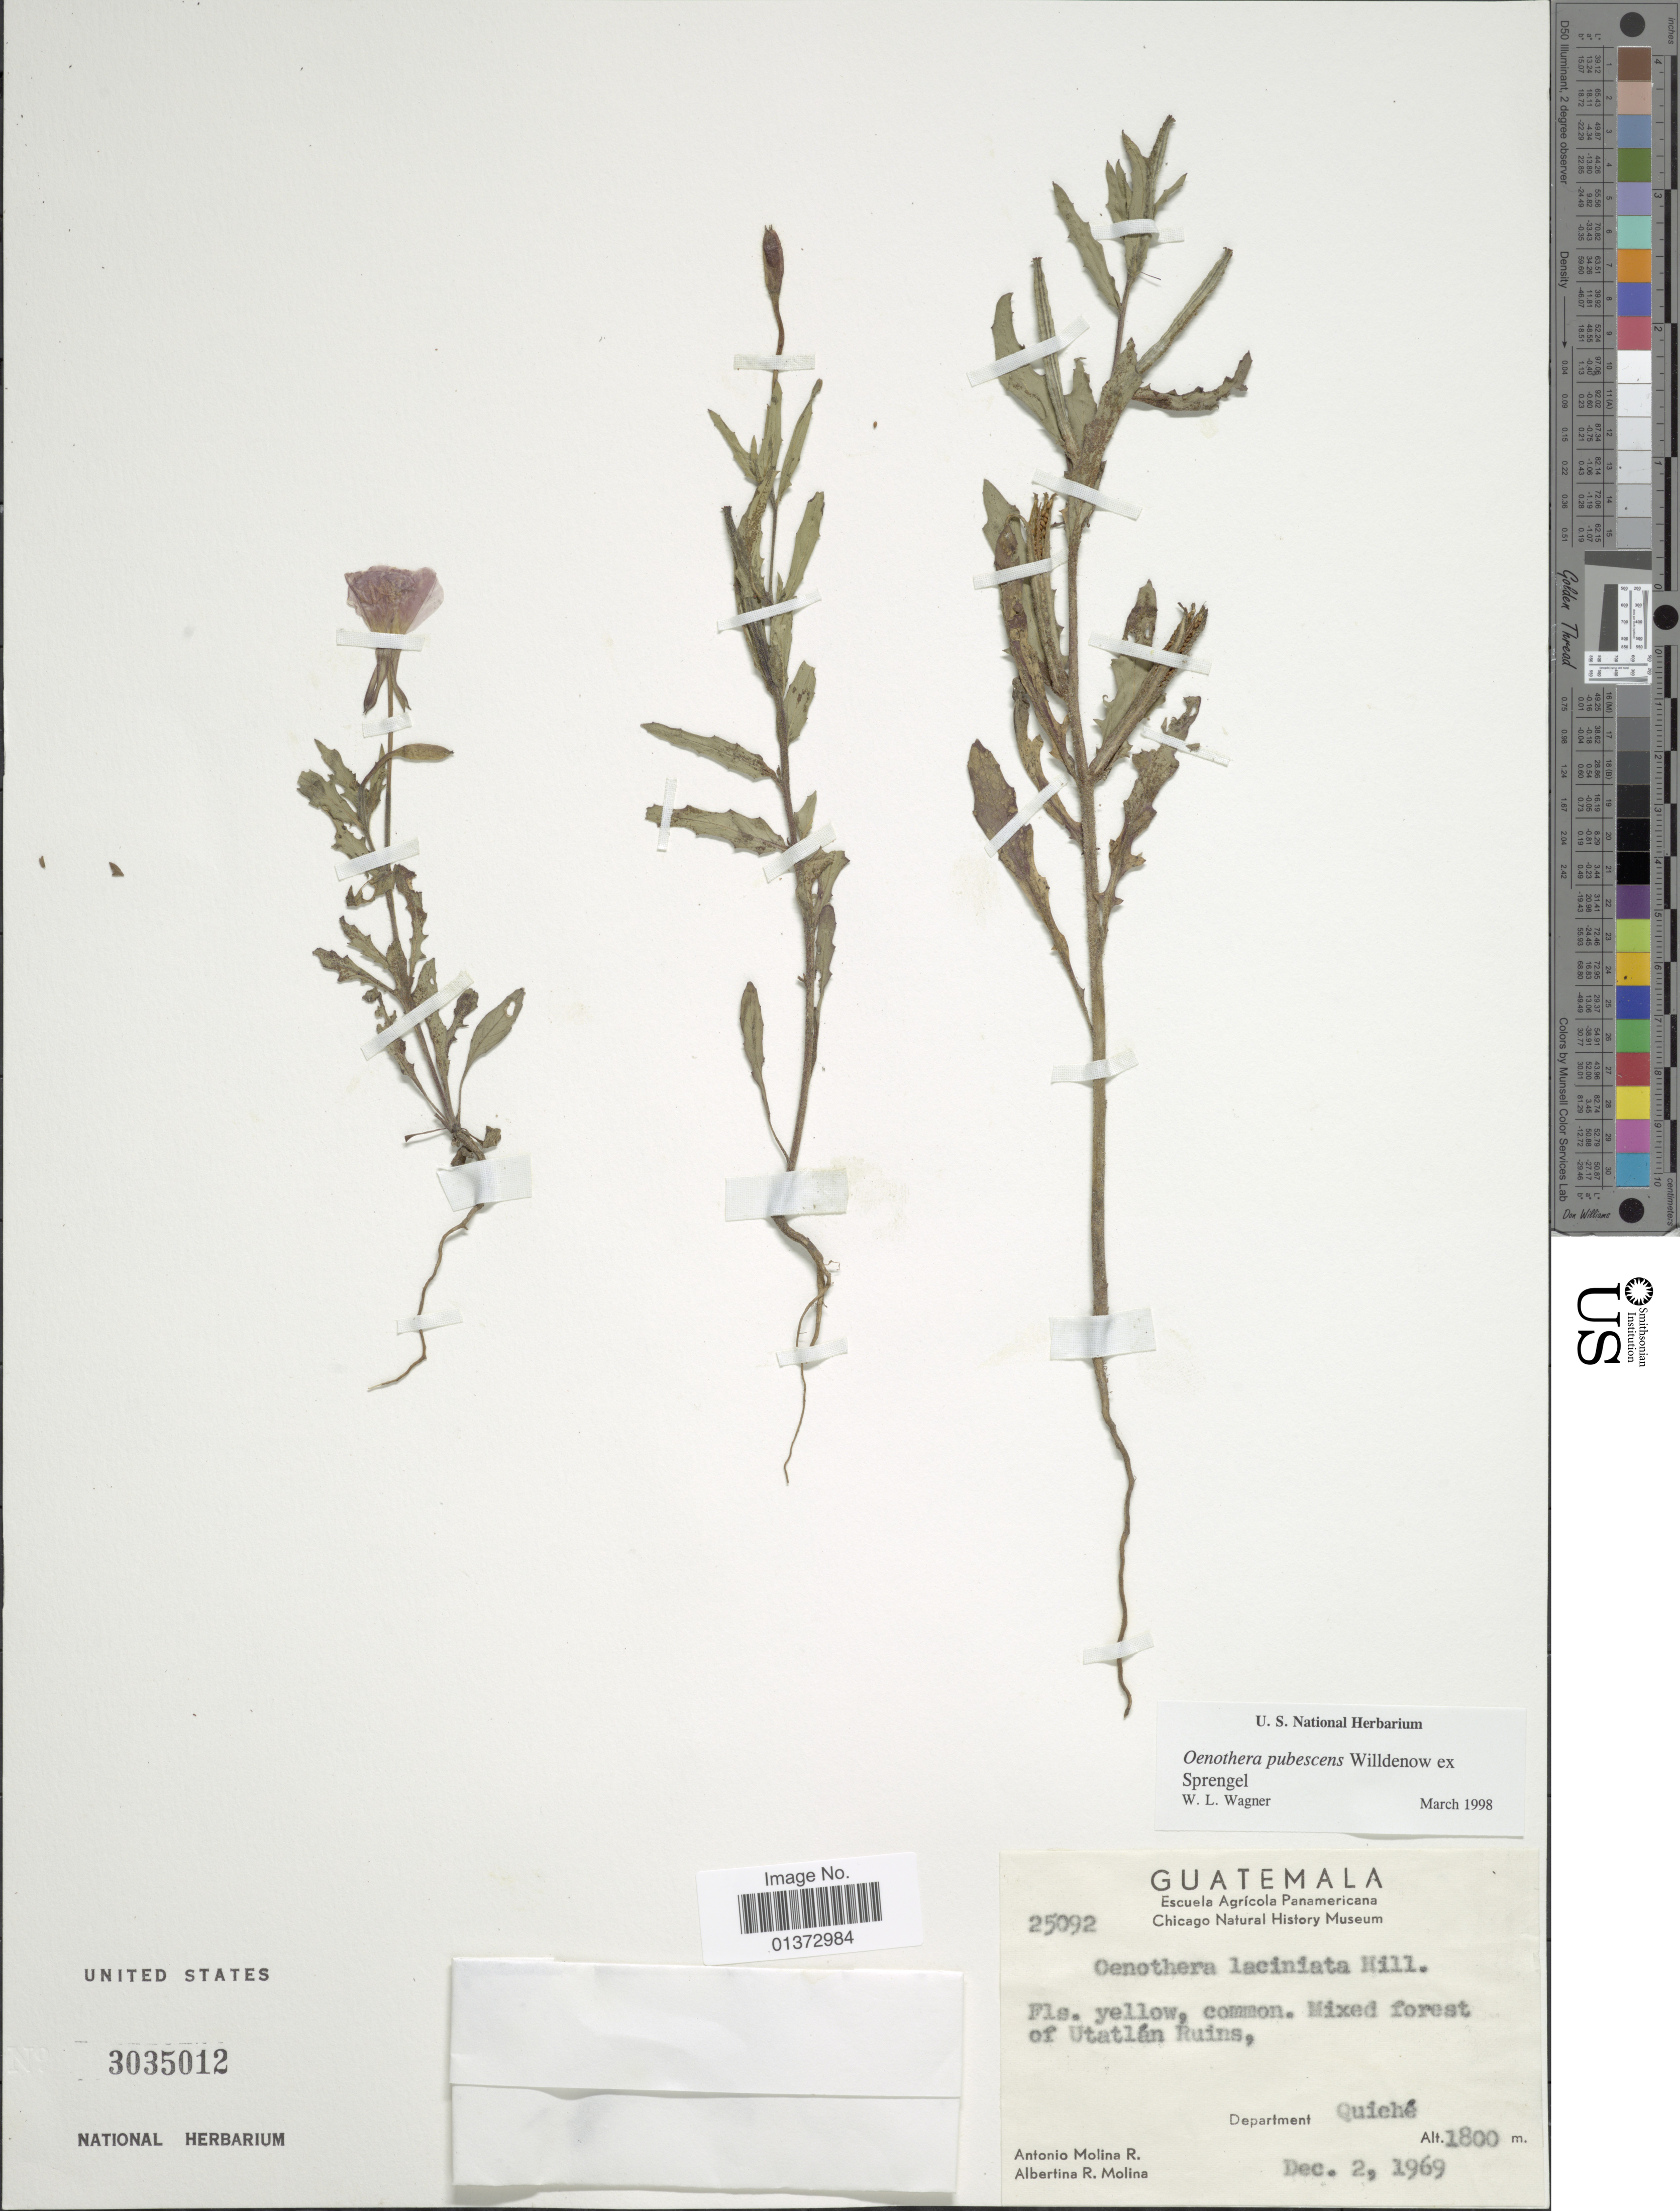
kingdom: Plantae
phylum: Tracheophyta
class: Magnoliopsida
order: Myrtales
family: Onagraceae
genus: Oenothera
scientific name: Oenothera pubescens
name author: Willd. ex Spreng.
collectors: A. Molina R. & A. R. Molina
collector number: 25092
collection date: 1969-12-02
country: Guatemala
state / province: El Quiché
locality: Mixed forest of Utatlán Ruins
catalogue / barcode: US 3035012